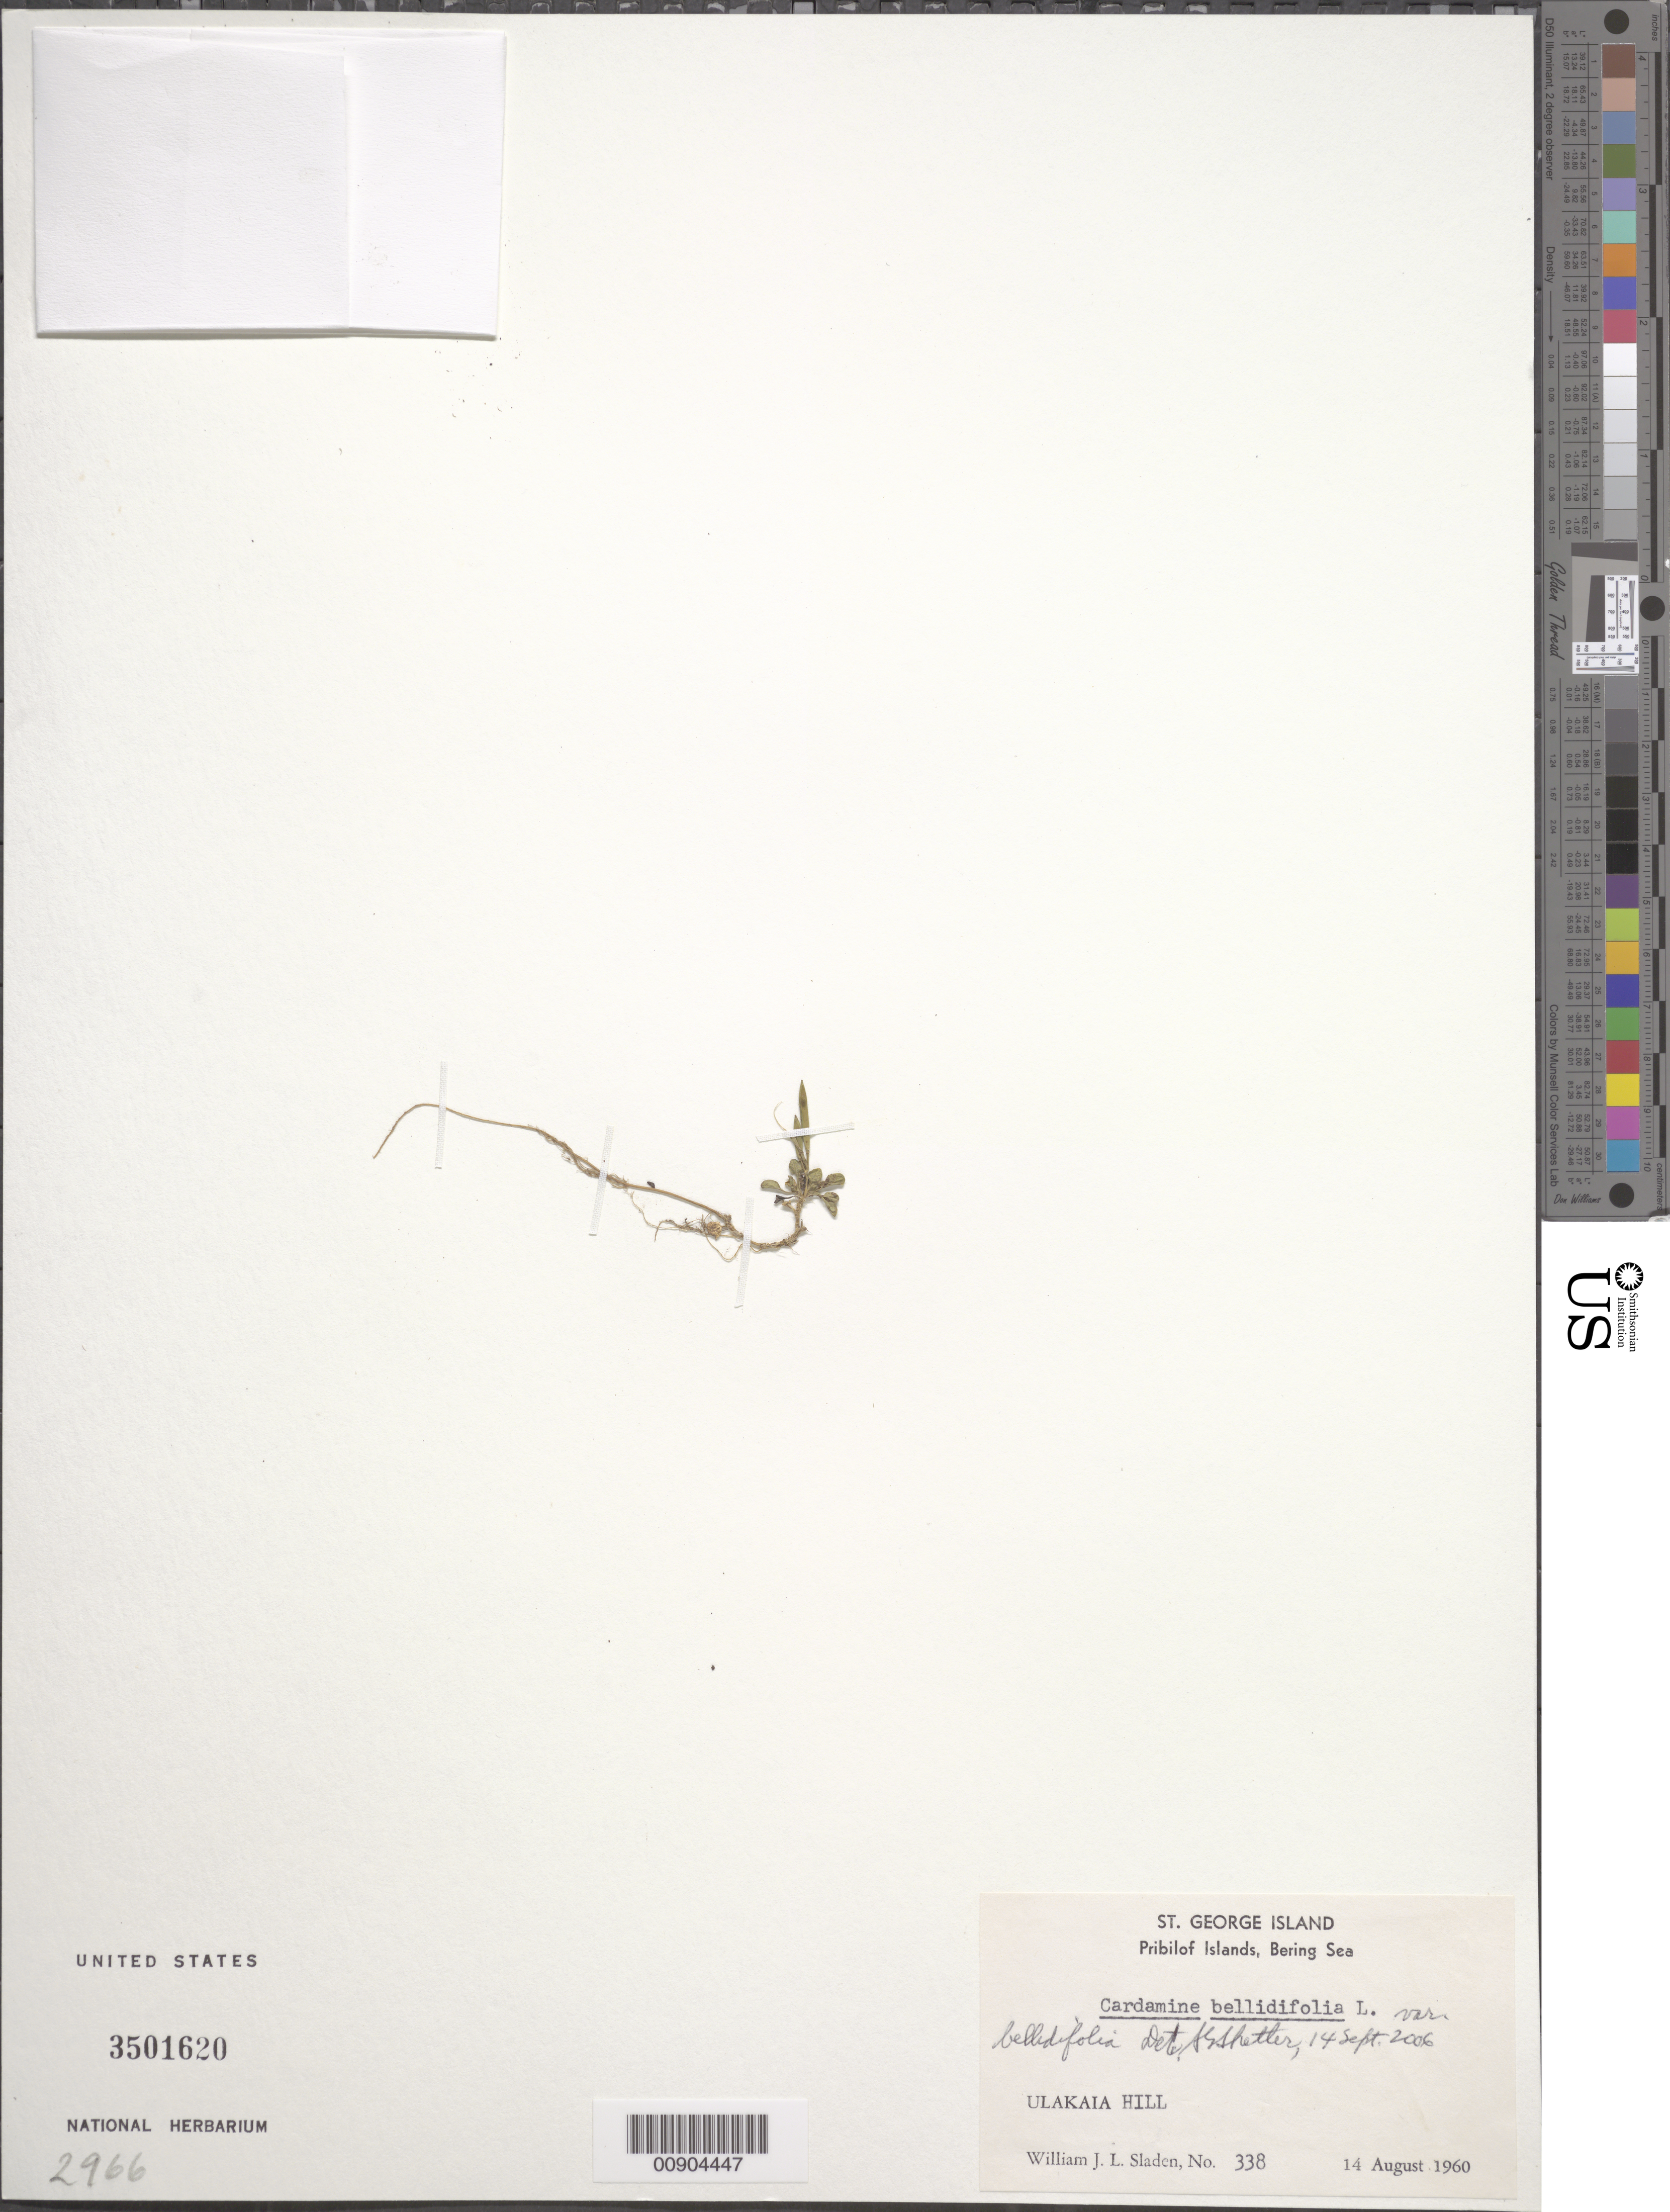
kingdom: Plantae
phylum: Tracheophyta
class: Magnoliopsida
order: Brassicales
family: Brassicaceae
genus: Cardamine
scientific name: Cardamine bellidifolia var. bellidifolia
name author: L.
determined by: Shetler, Stanwyn G., (US), NMNH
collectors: W. Sladen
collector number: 338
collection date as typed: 14 Aug 1960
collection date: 1960-08-14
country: United States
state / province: Alaska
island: St. George Island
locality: St. George Island. Ulakaia Hill., Bering Sea, Pribilof Islands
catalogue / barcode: US 3501620